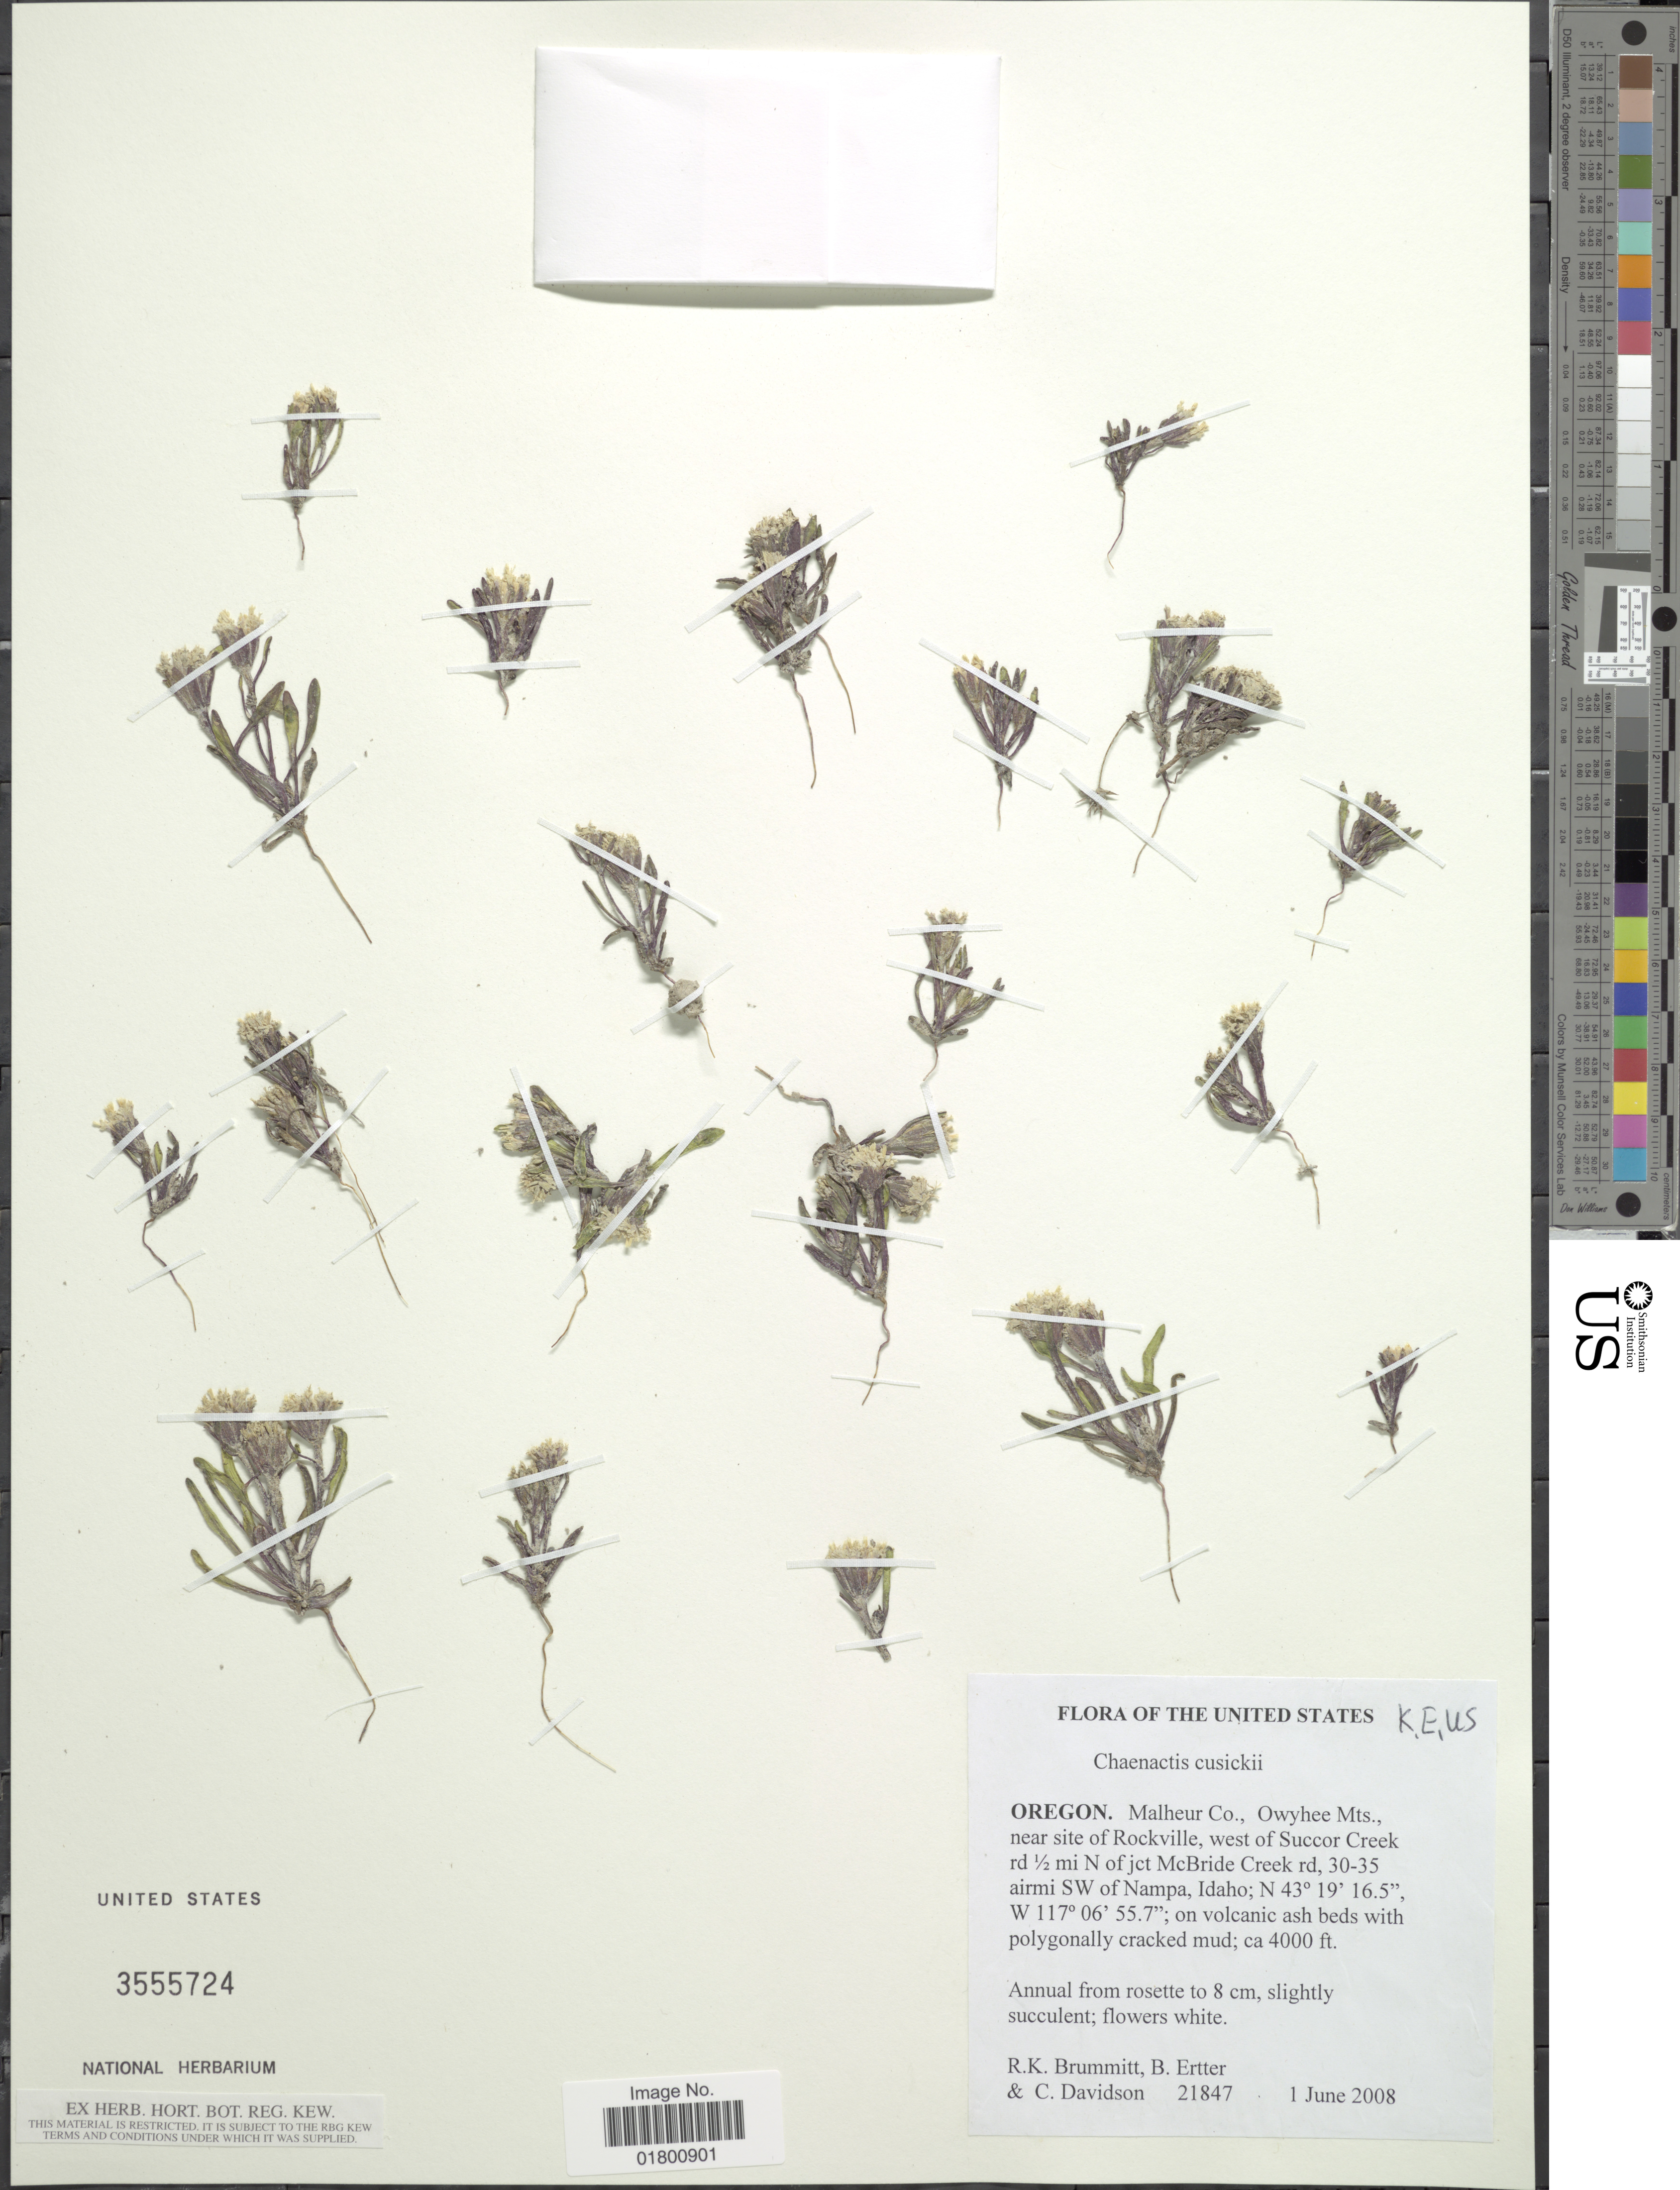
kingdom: Plantae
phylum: Tracheophyta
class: Magnoliopsida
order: Asterales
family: Asteraceae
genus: Chaenactis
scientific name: Chaenactis cusickii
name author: A. Gray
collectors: R. Brummitt, B. Ertter & C. Davidson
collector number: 21847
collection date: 2008-06-01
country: United States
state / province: Oregon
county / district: Malheur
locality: Malheur Co., Owyhee Mts., near site Rockville, west of Succor Creek rd ½ mi N of jct McBride Creek rd 30-35 airmi SW of Nampa, Idaho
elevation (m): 1219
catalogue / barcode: US 3555724